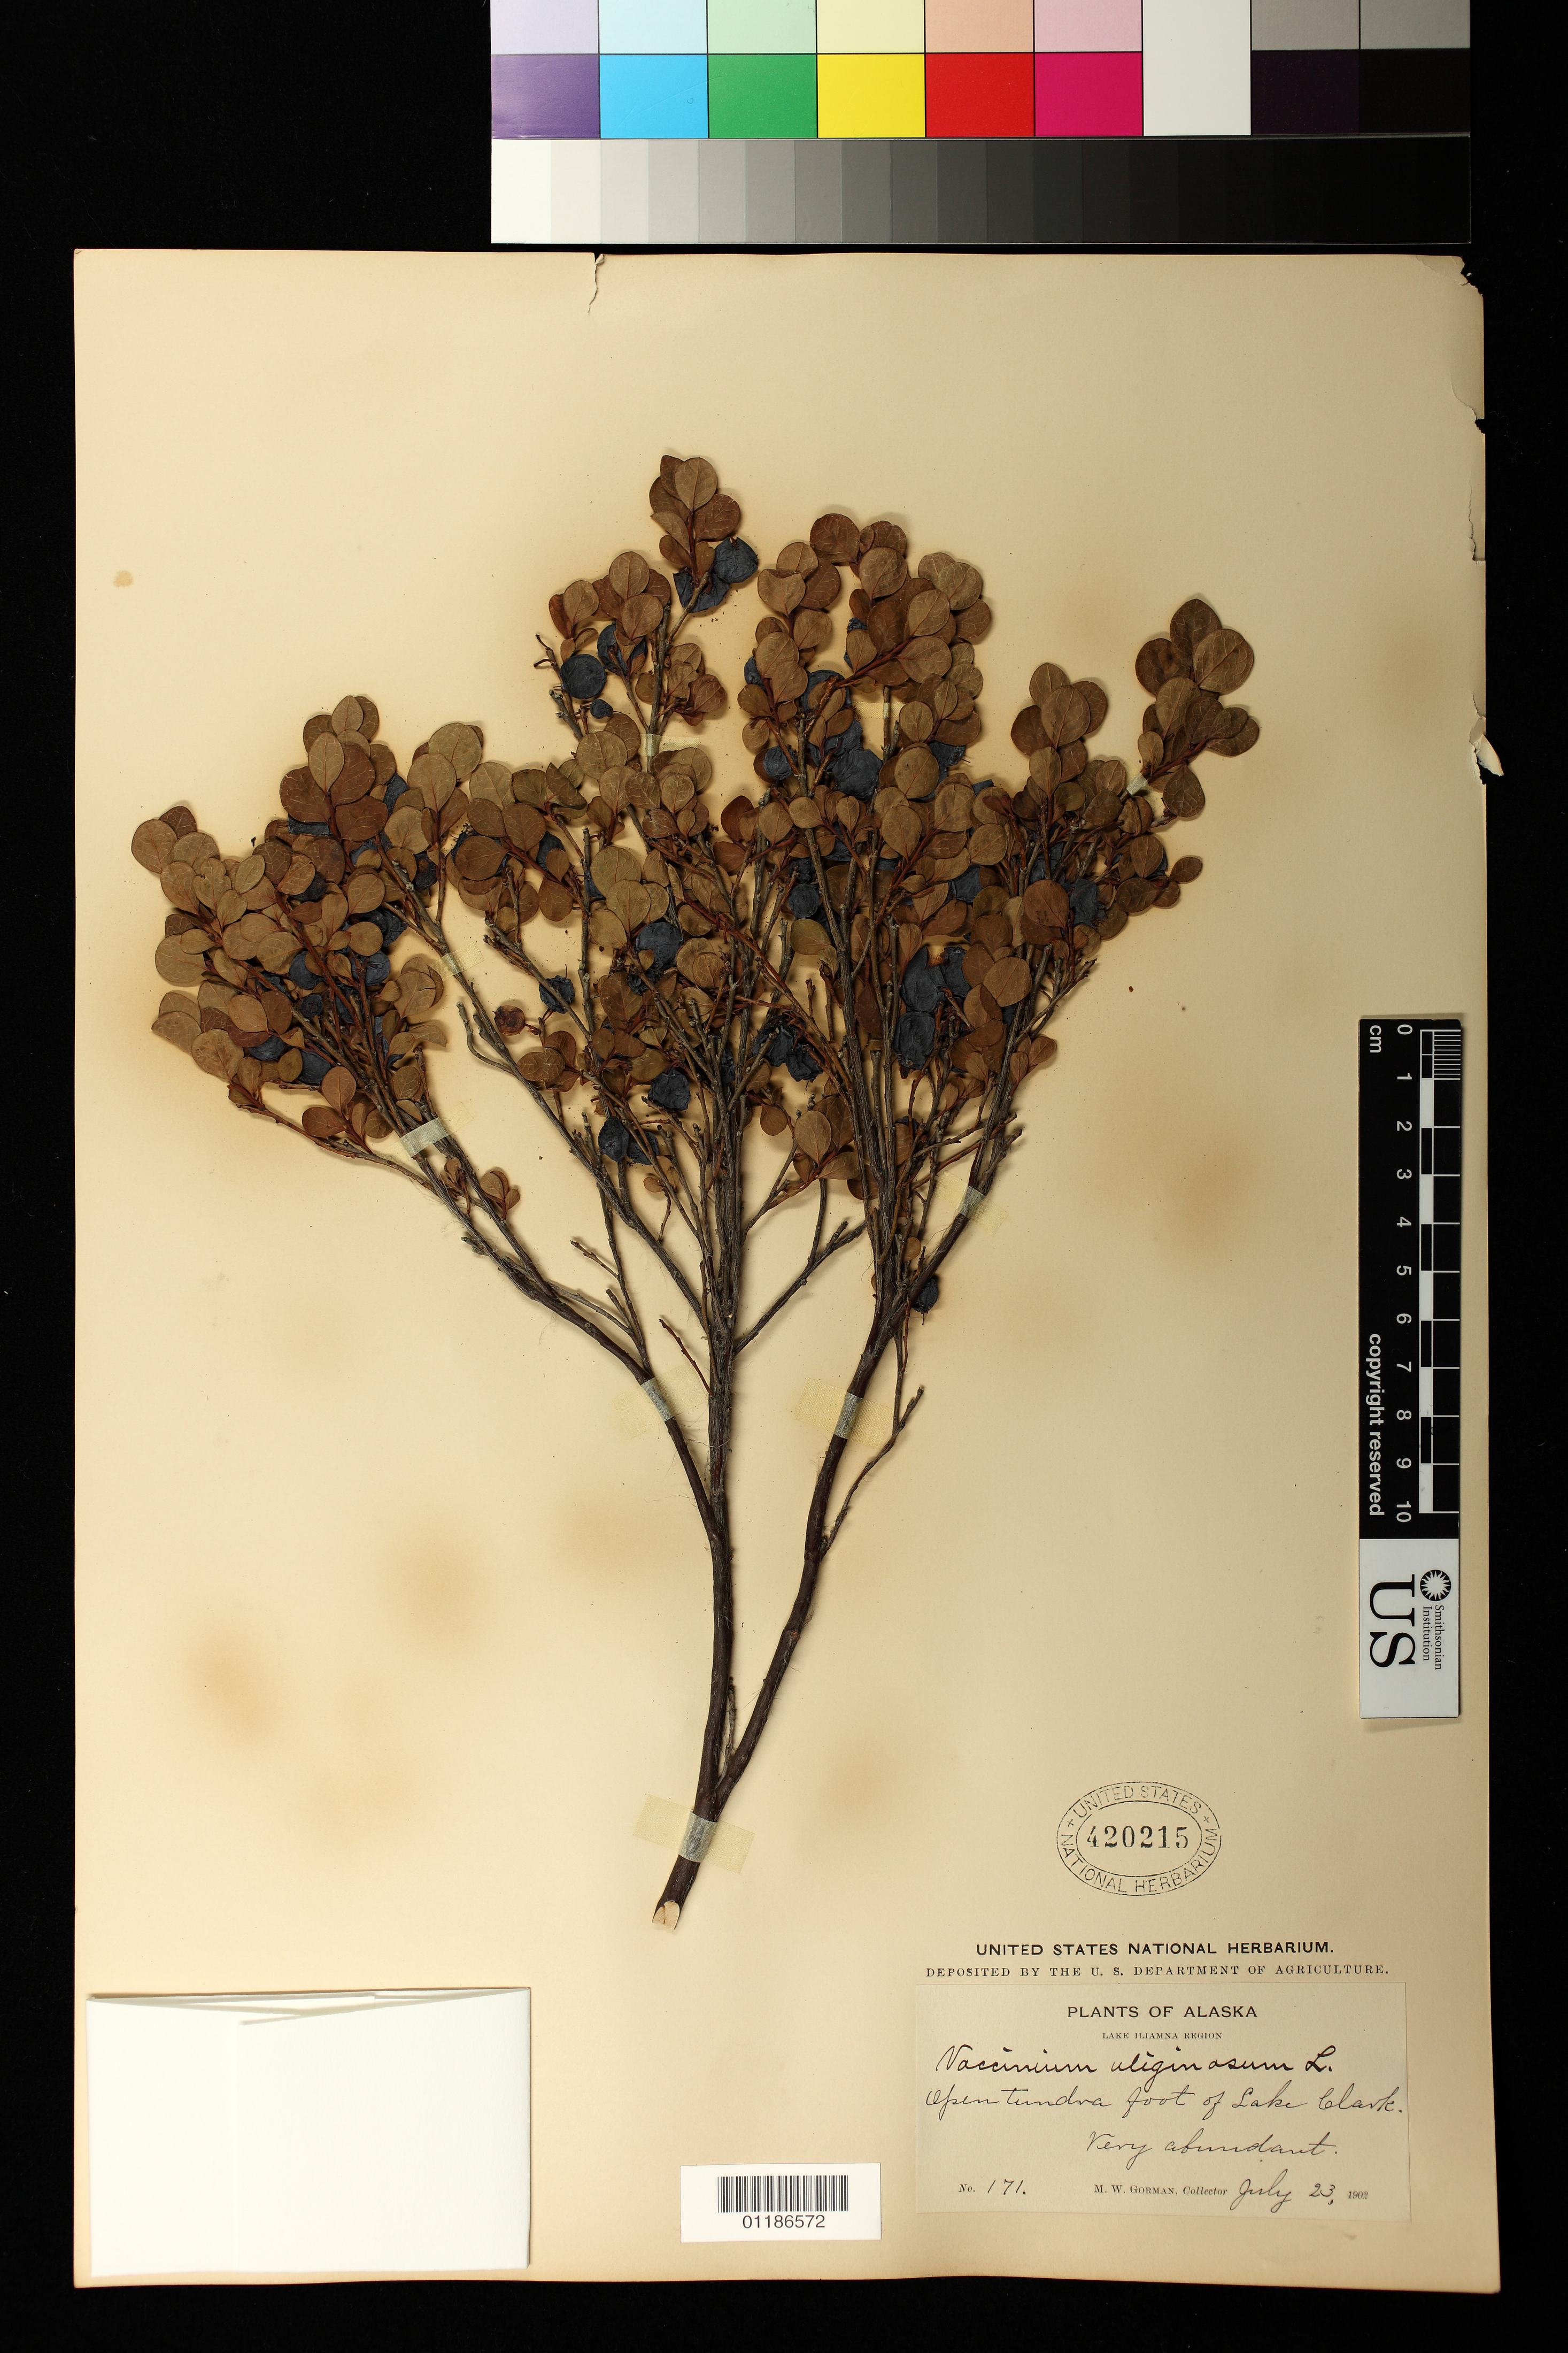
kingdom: Plantae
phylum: Tracheophyta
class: Magnoliopsida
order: Ericales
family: Ericaceae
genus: Vaccinium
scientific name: Vaccinium uliginosum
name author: L.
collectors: M. W. Gorman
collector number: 171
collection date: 1902-07-23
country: United States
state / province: Alaska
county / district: Lake and Peninsula Borough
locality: Open tundra foot of Lake Clark.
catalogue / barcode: US 420215